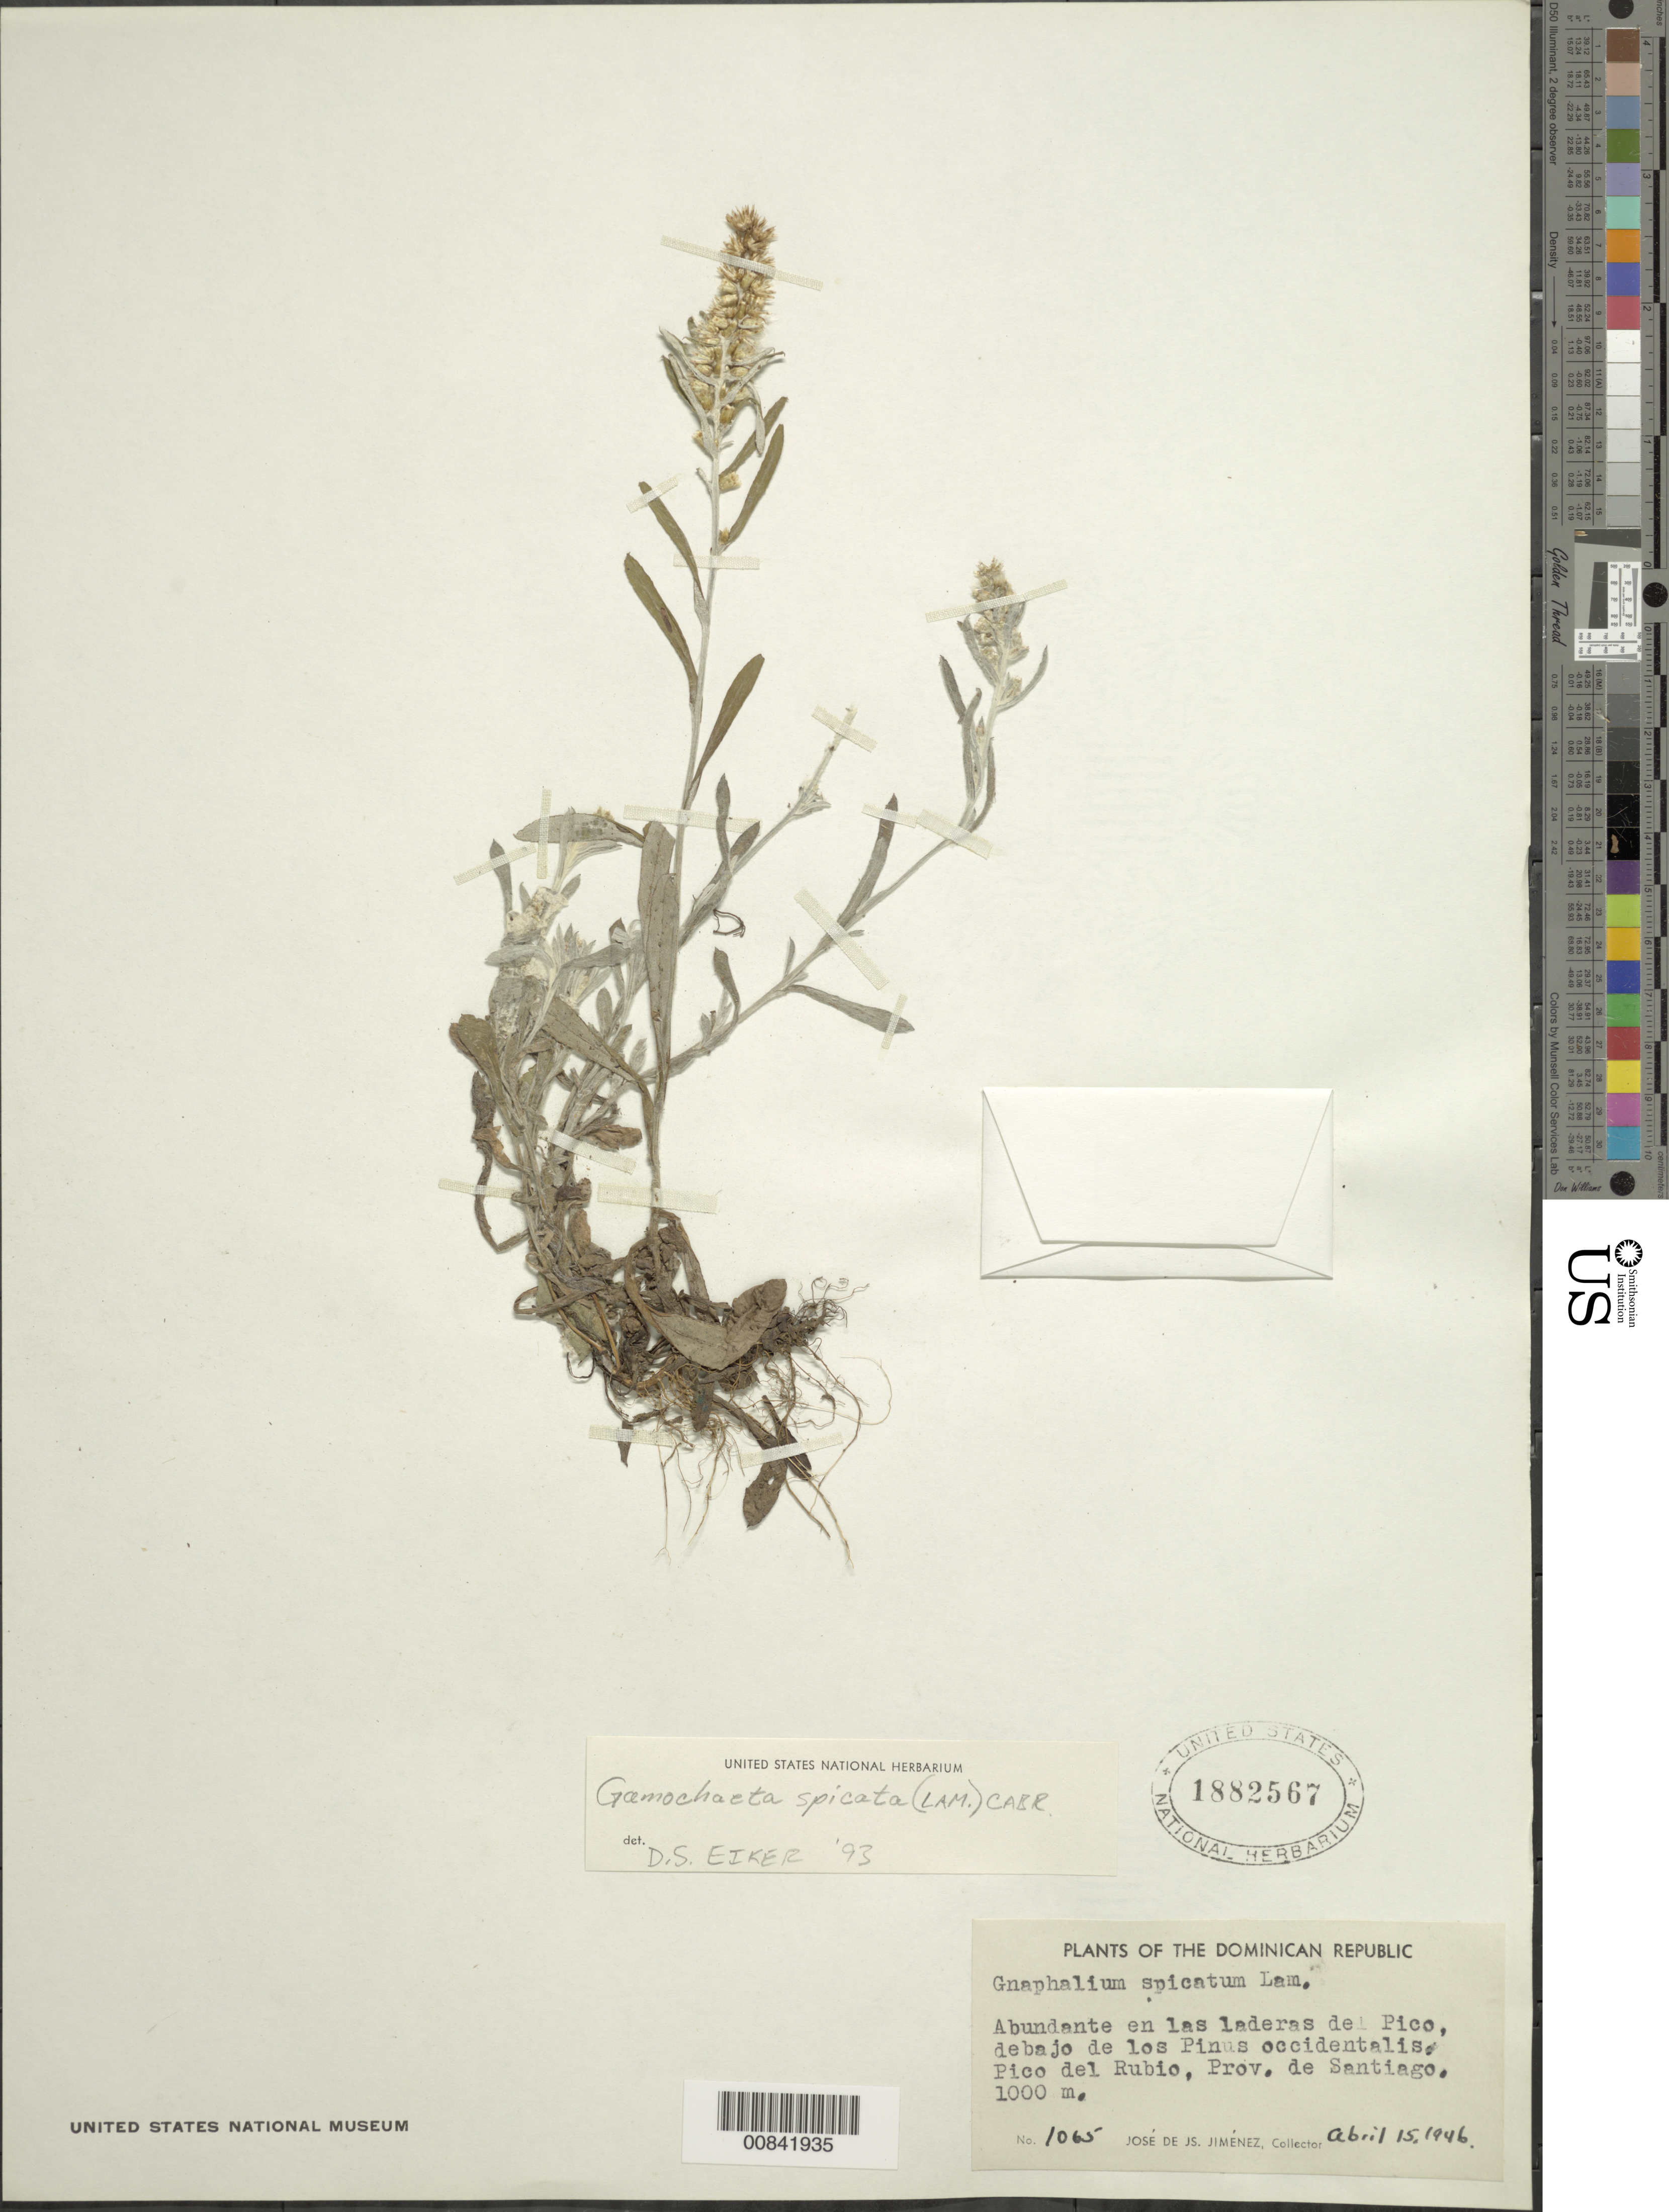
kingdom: Plantae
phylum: Tracheophyta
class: Magnoliopsida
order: Asterales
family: Asteraceae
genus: Gamochaeta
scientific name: Gamochaeta coarctata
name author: (Willd.) Kerguélen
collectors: J. J. Jiménez Almonte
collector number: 1065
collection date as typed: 15 Apr 1946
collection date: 1946-04-15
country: Dominican Republic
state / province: Santiago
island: Hispaniola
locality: Pico del Rubio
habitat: En las laderas del Pico, debajo de los Pinus occidentalis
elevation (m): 1000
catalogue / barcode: US 1882567